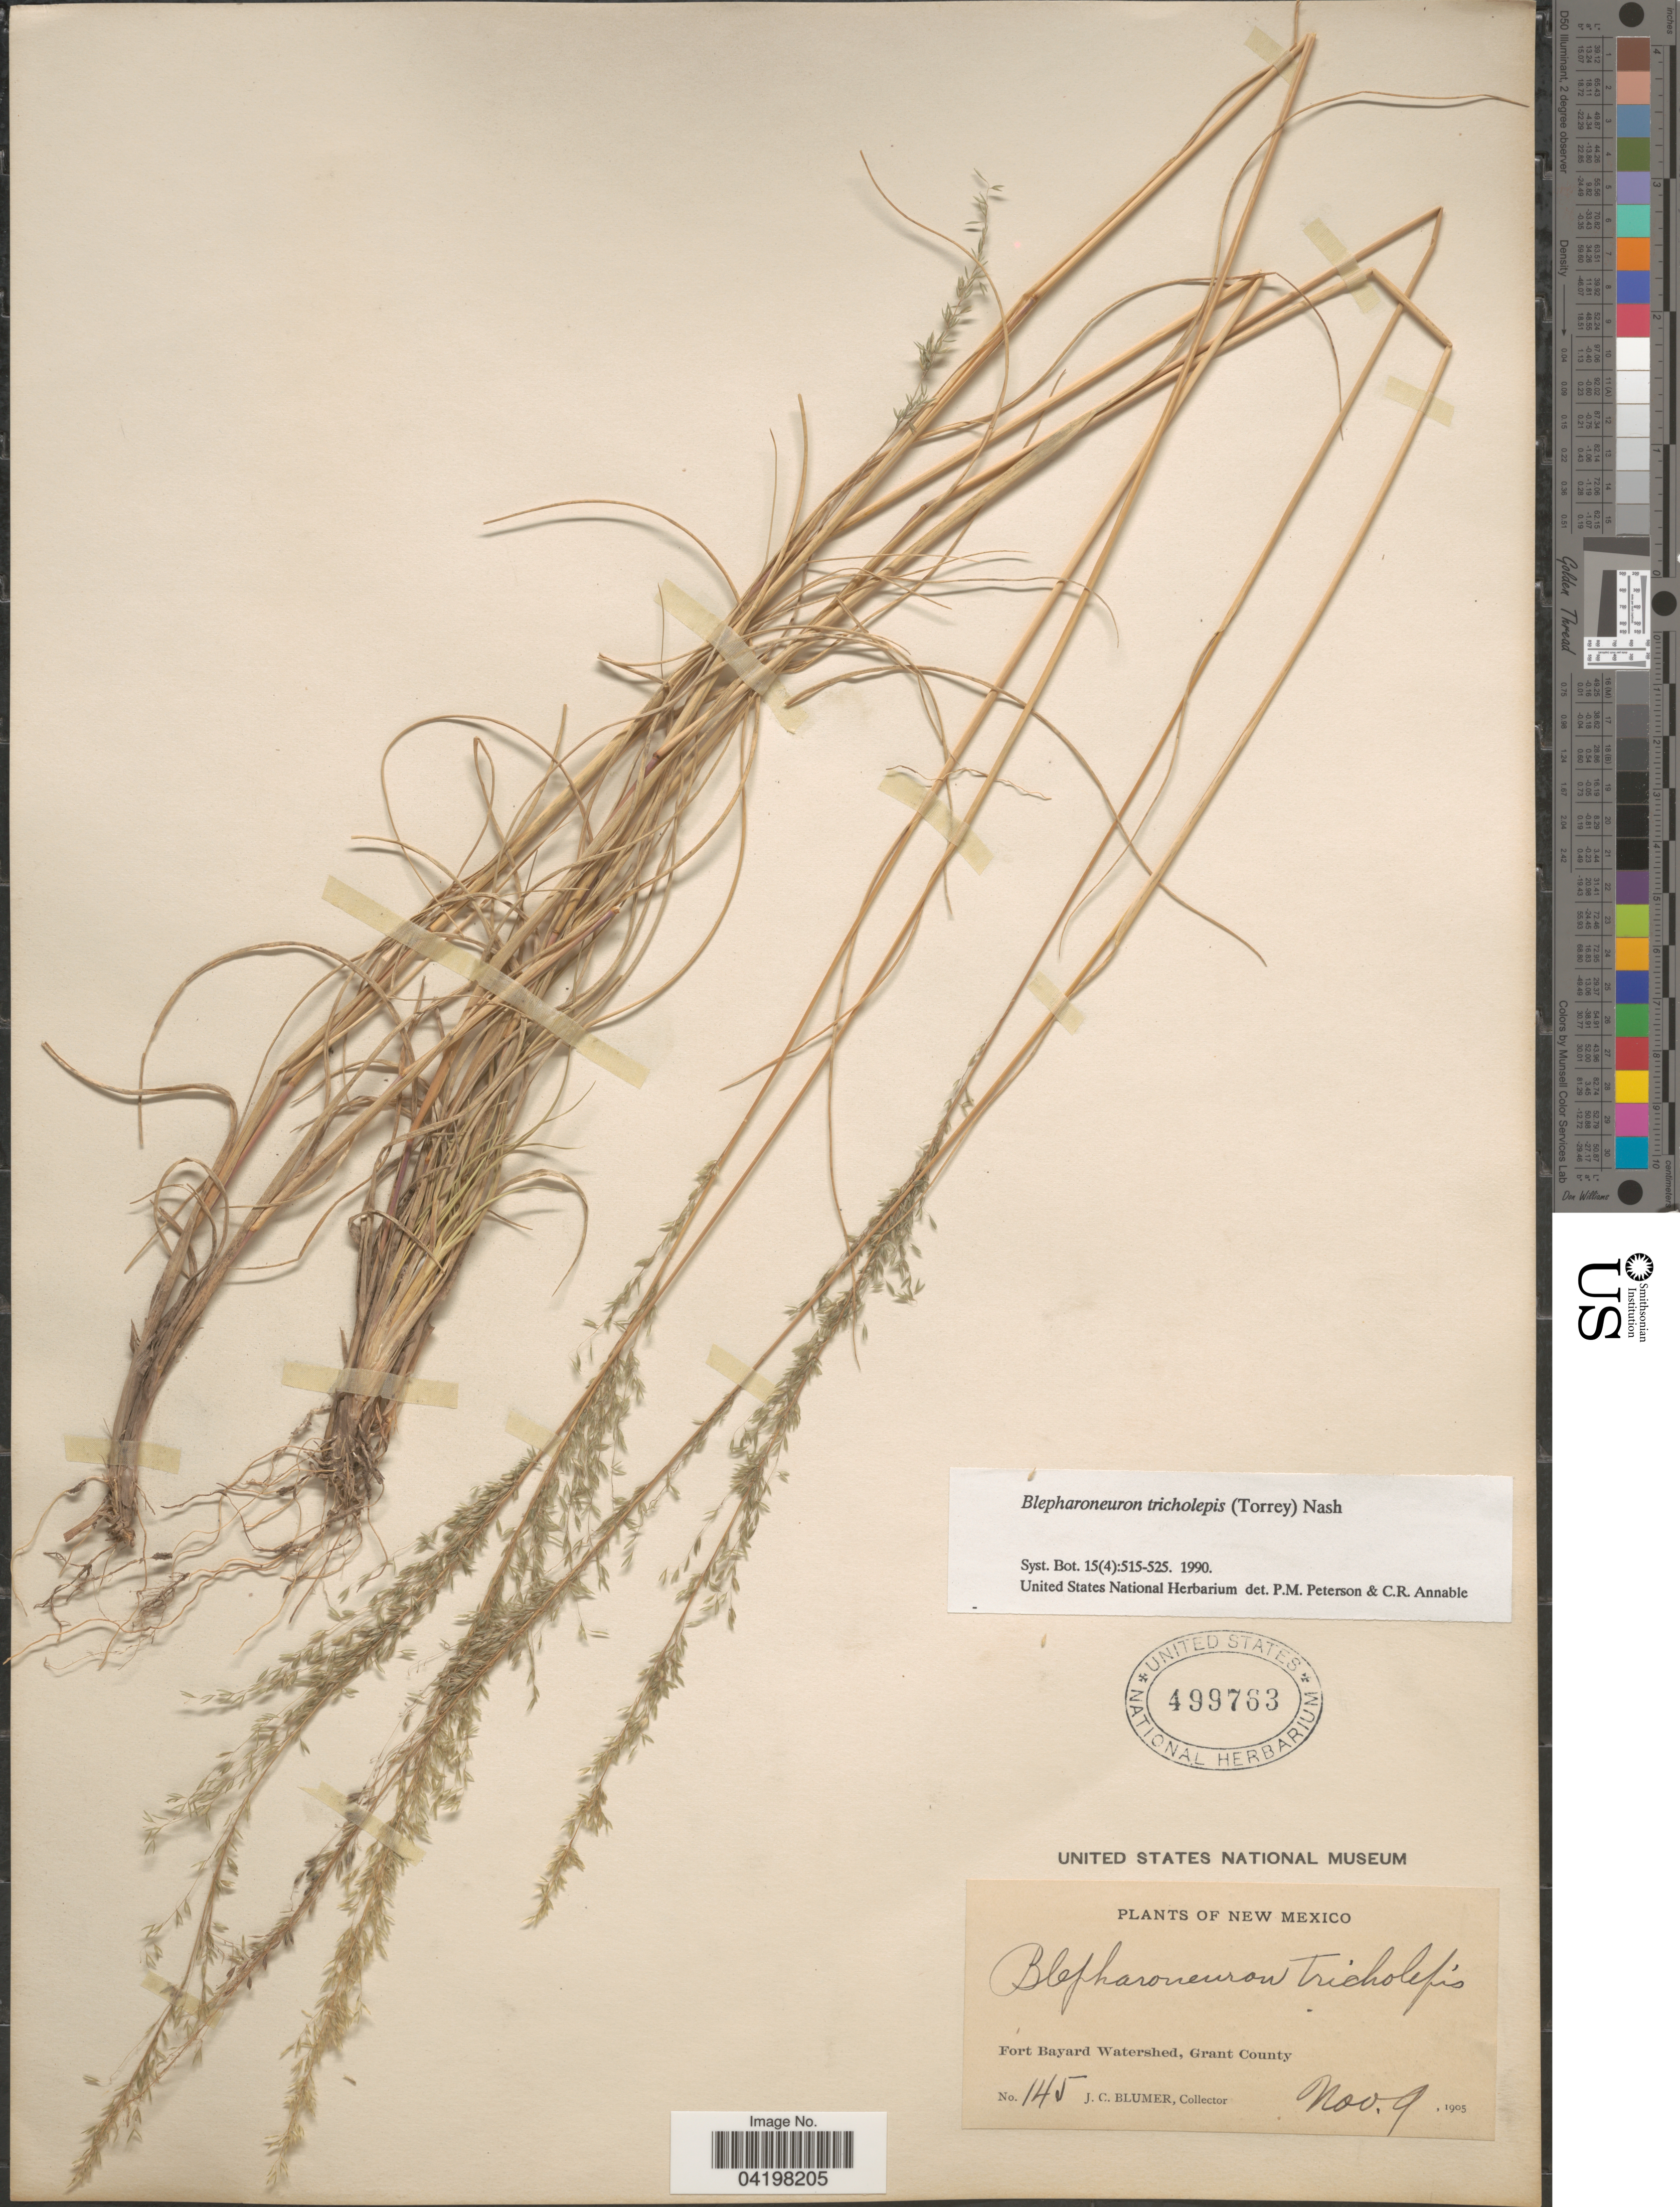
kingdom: Plantae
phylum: Tracheophyta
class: Liliopsida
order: Poales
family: Poaceae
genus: Muhlenbergia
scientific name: Muhlenbergia tricholepis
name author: (Torr.) Columbus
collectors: J. C. Blumer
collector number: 145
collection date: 1905-11-09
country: United States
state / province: New Mexico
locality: Fort Bayard Watershed, Grant County.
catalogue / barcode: US 499763